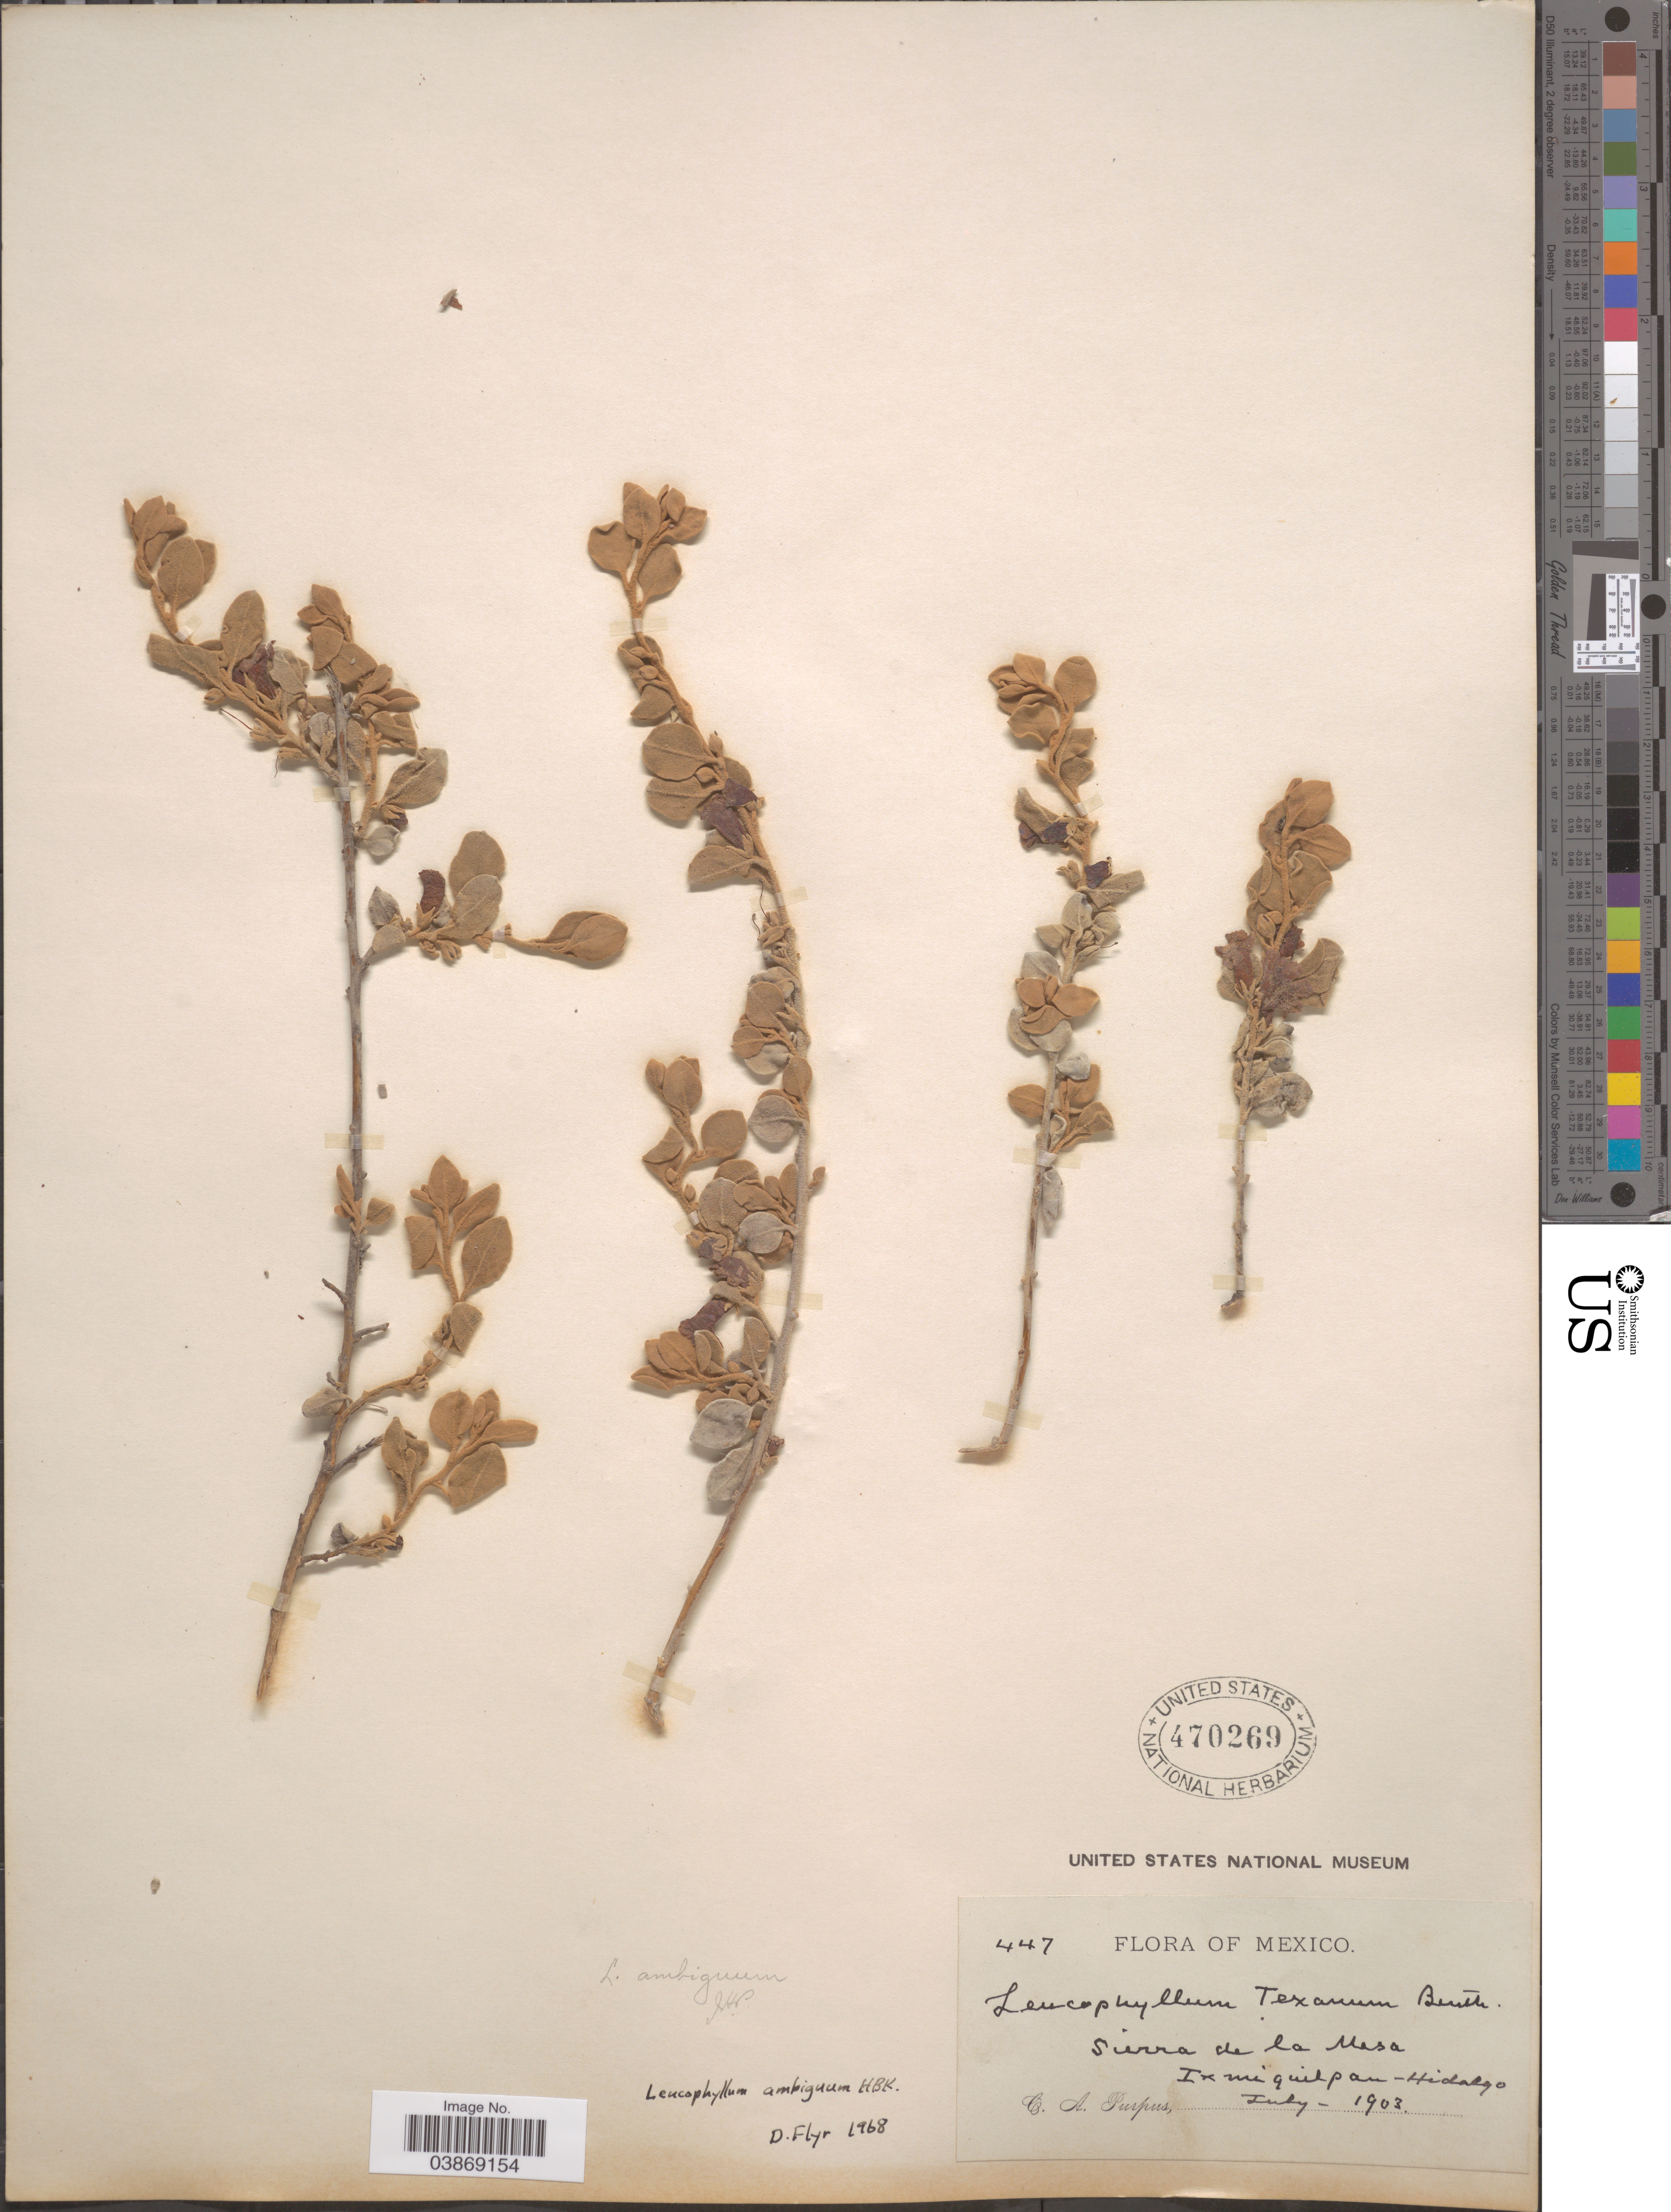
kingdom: Plantae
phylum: Tracheophyta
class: Magnoliopsida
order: Lamiales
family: Scrophulariaceae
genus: Leucophyllum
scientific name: Leucophyllum ambiguum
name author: Bonpl.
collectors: C. A. Purpus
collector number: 447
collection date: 1903-07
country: Mexico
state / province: Hidalgo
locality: Sierra de la Mesa. Ixmiquilpan.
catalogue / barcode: US 470269